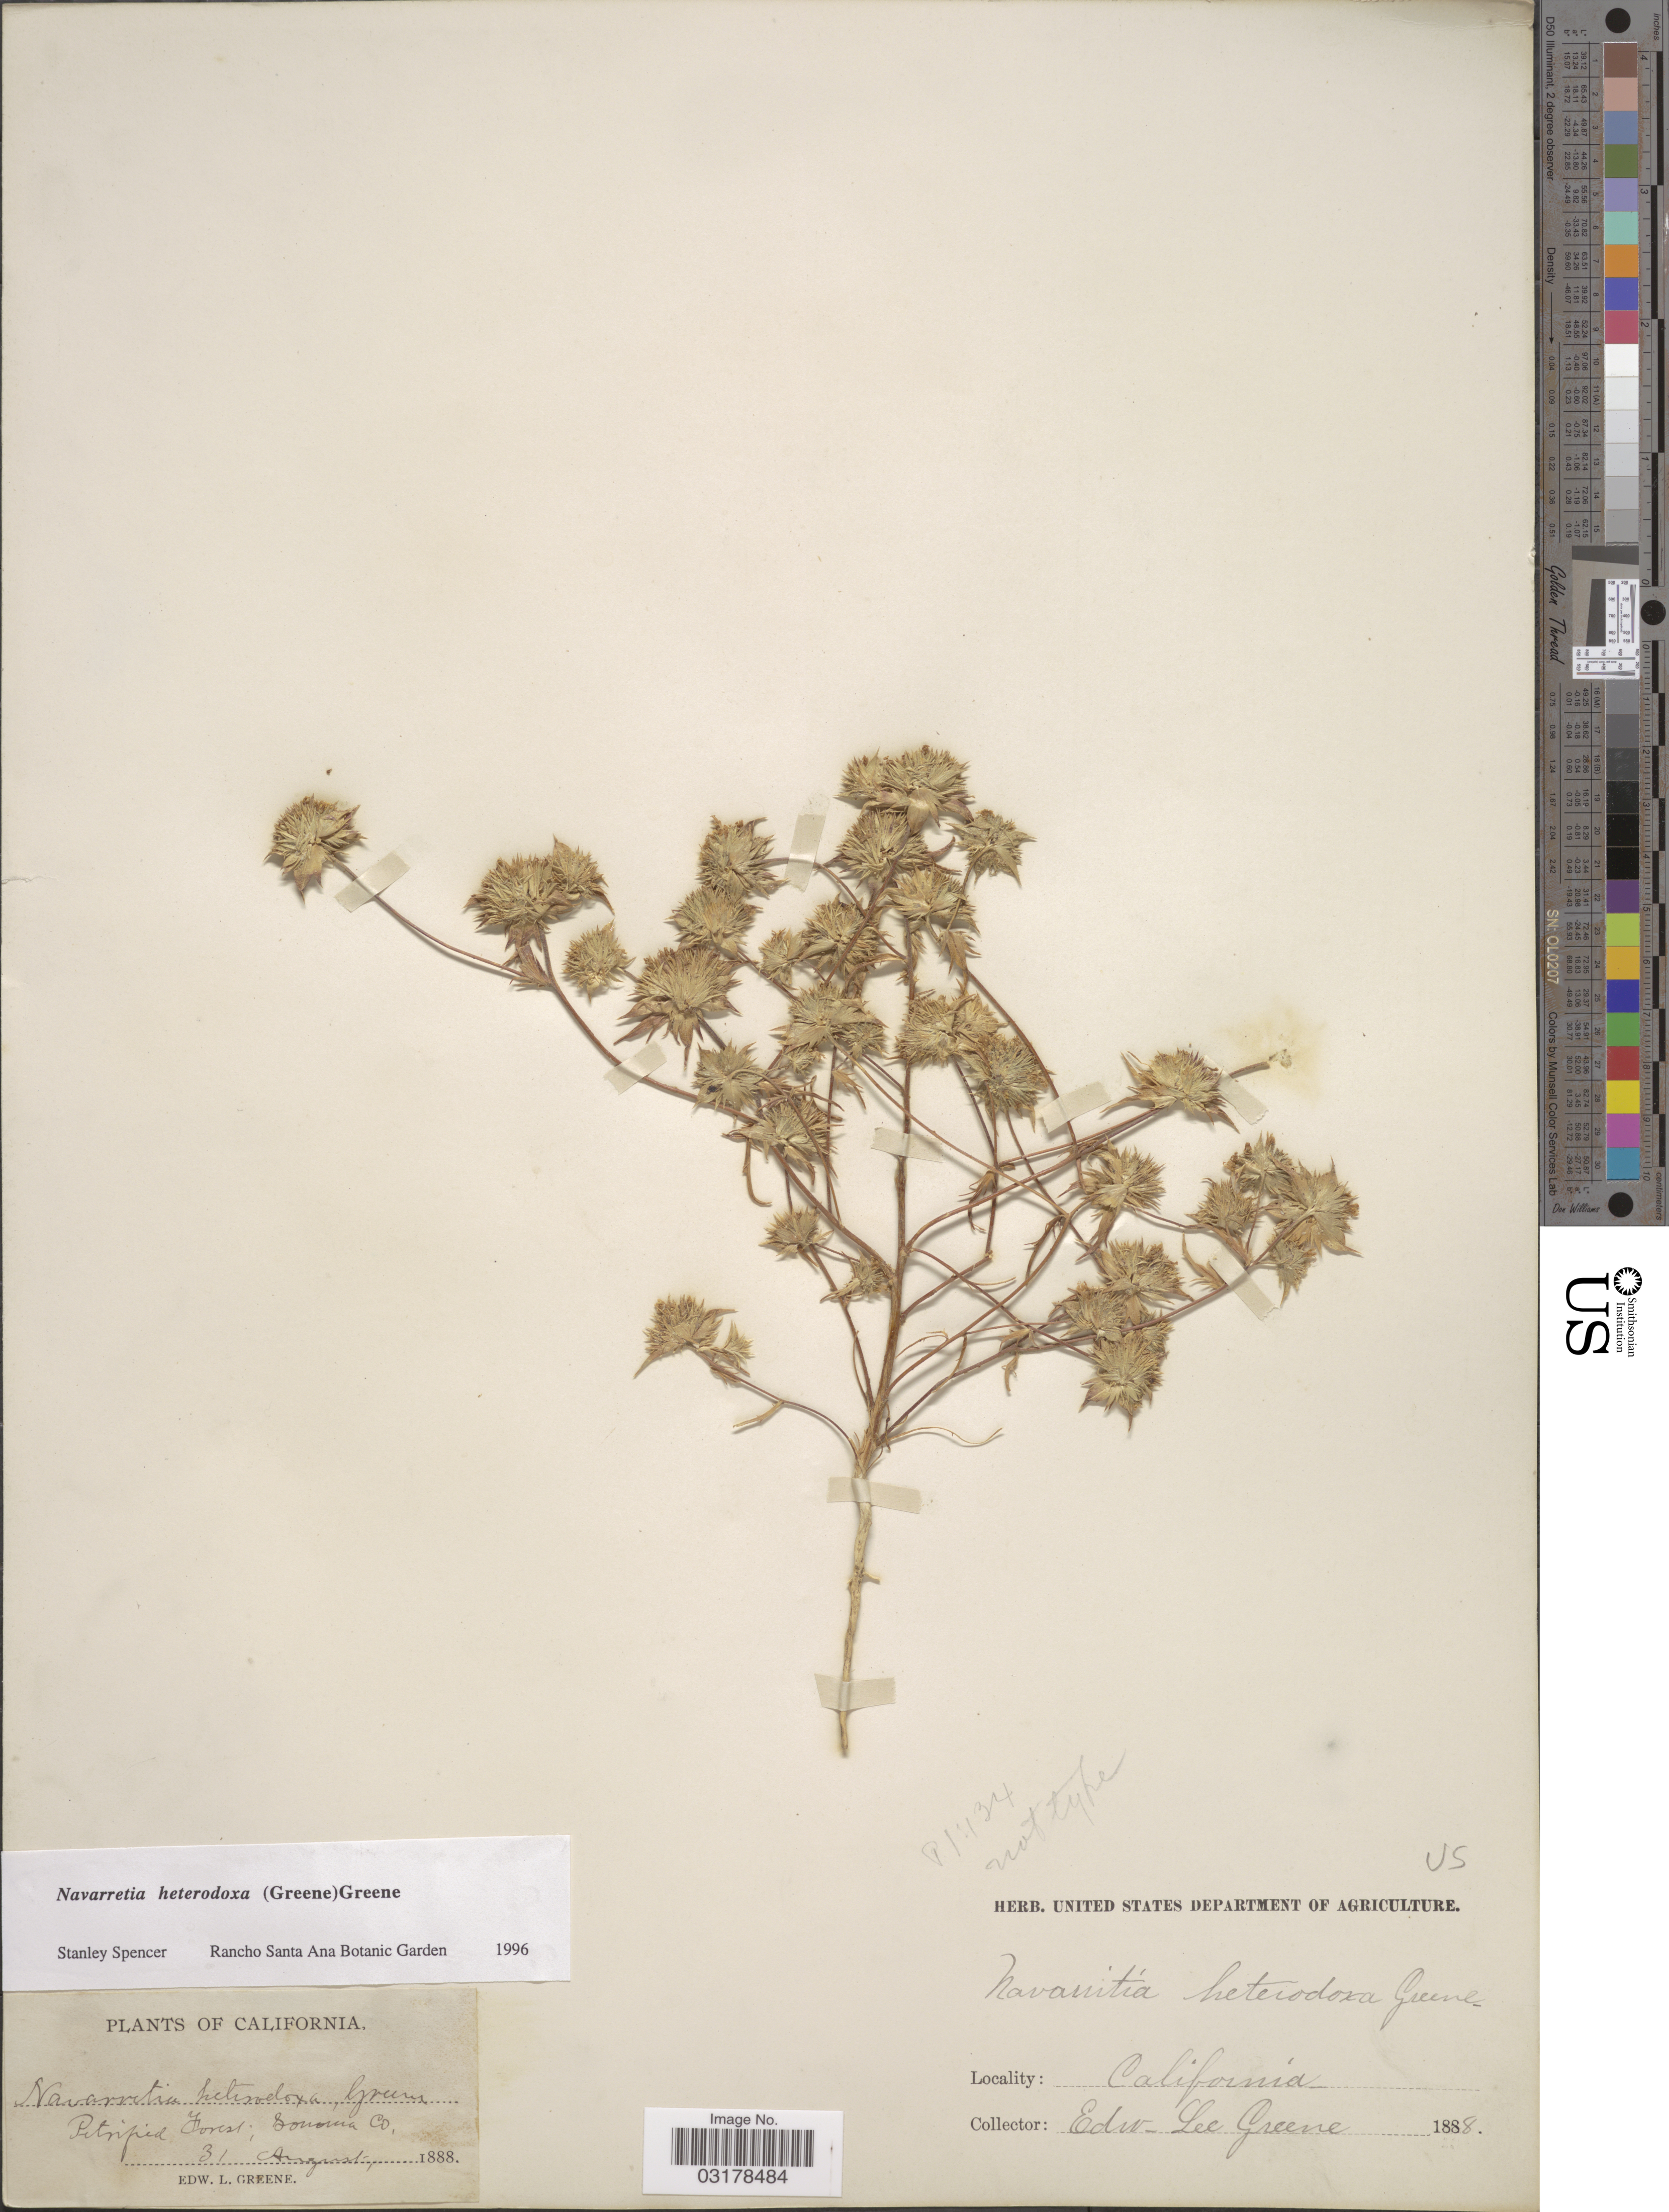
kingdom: Plantae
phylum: Tracheophyta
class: Magnoliopsida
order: Ericales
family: Polemoniaceae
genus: Navarretia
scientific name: Navarretia heterodoxa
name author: (S.W. Greene) S.W. Greene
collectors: E. L. Greene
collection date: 1888-08-31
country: United States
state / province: California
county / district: Sonoma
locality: Petrified Forest; Sonoma Co.